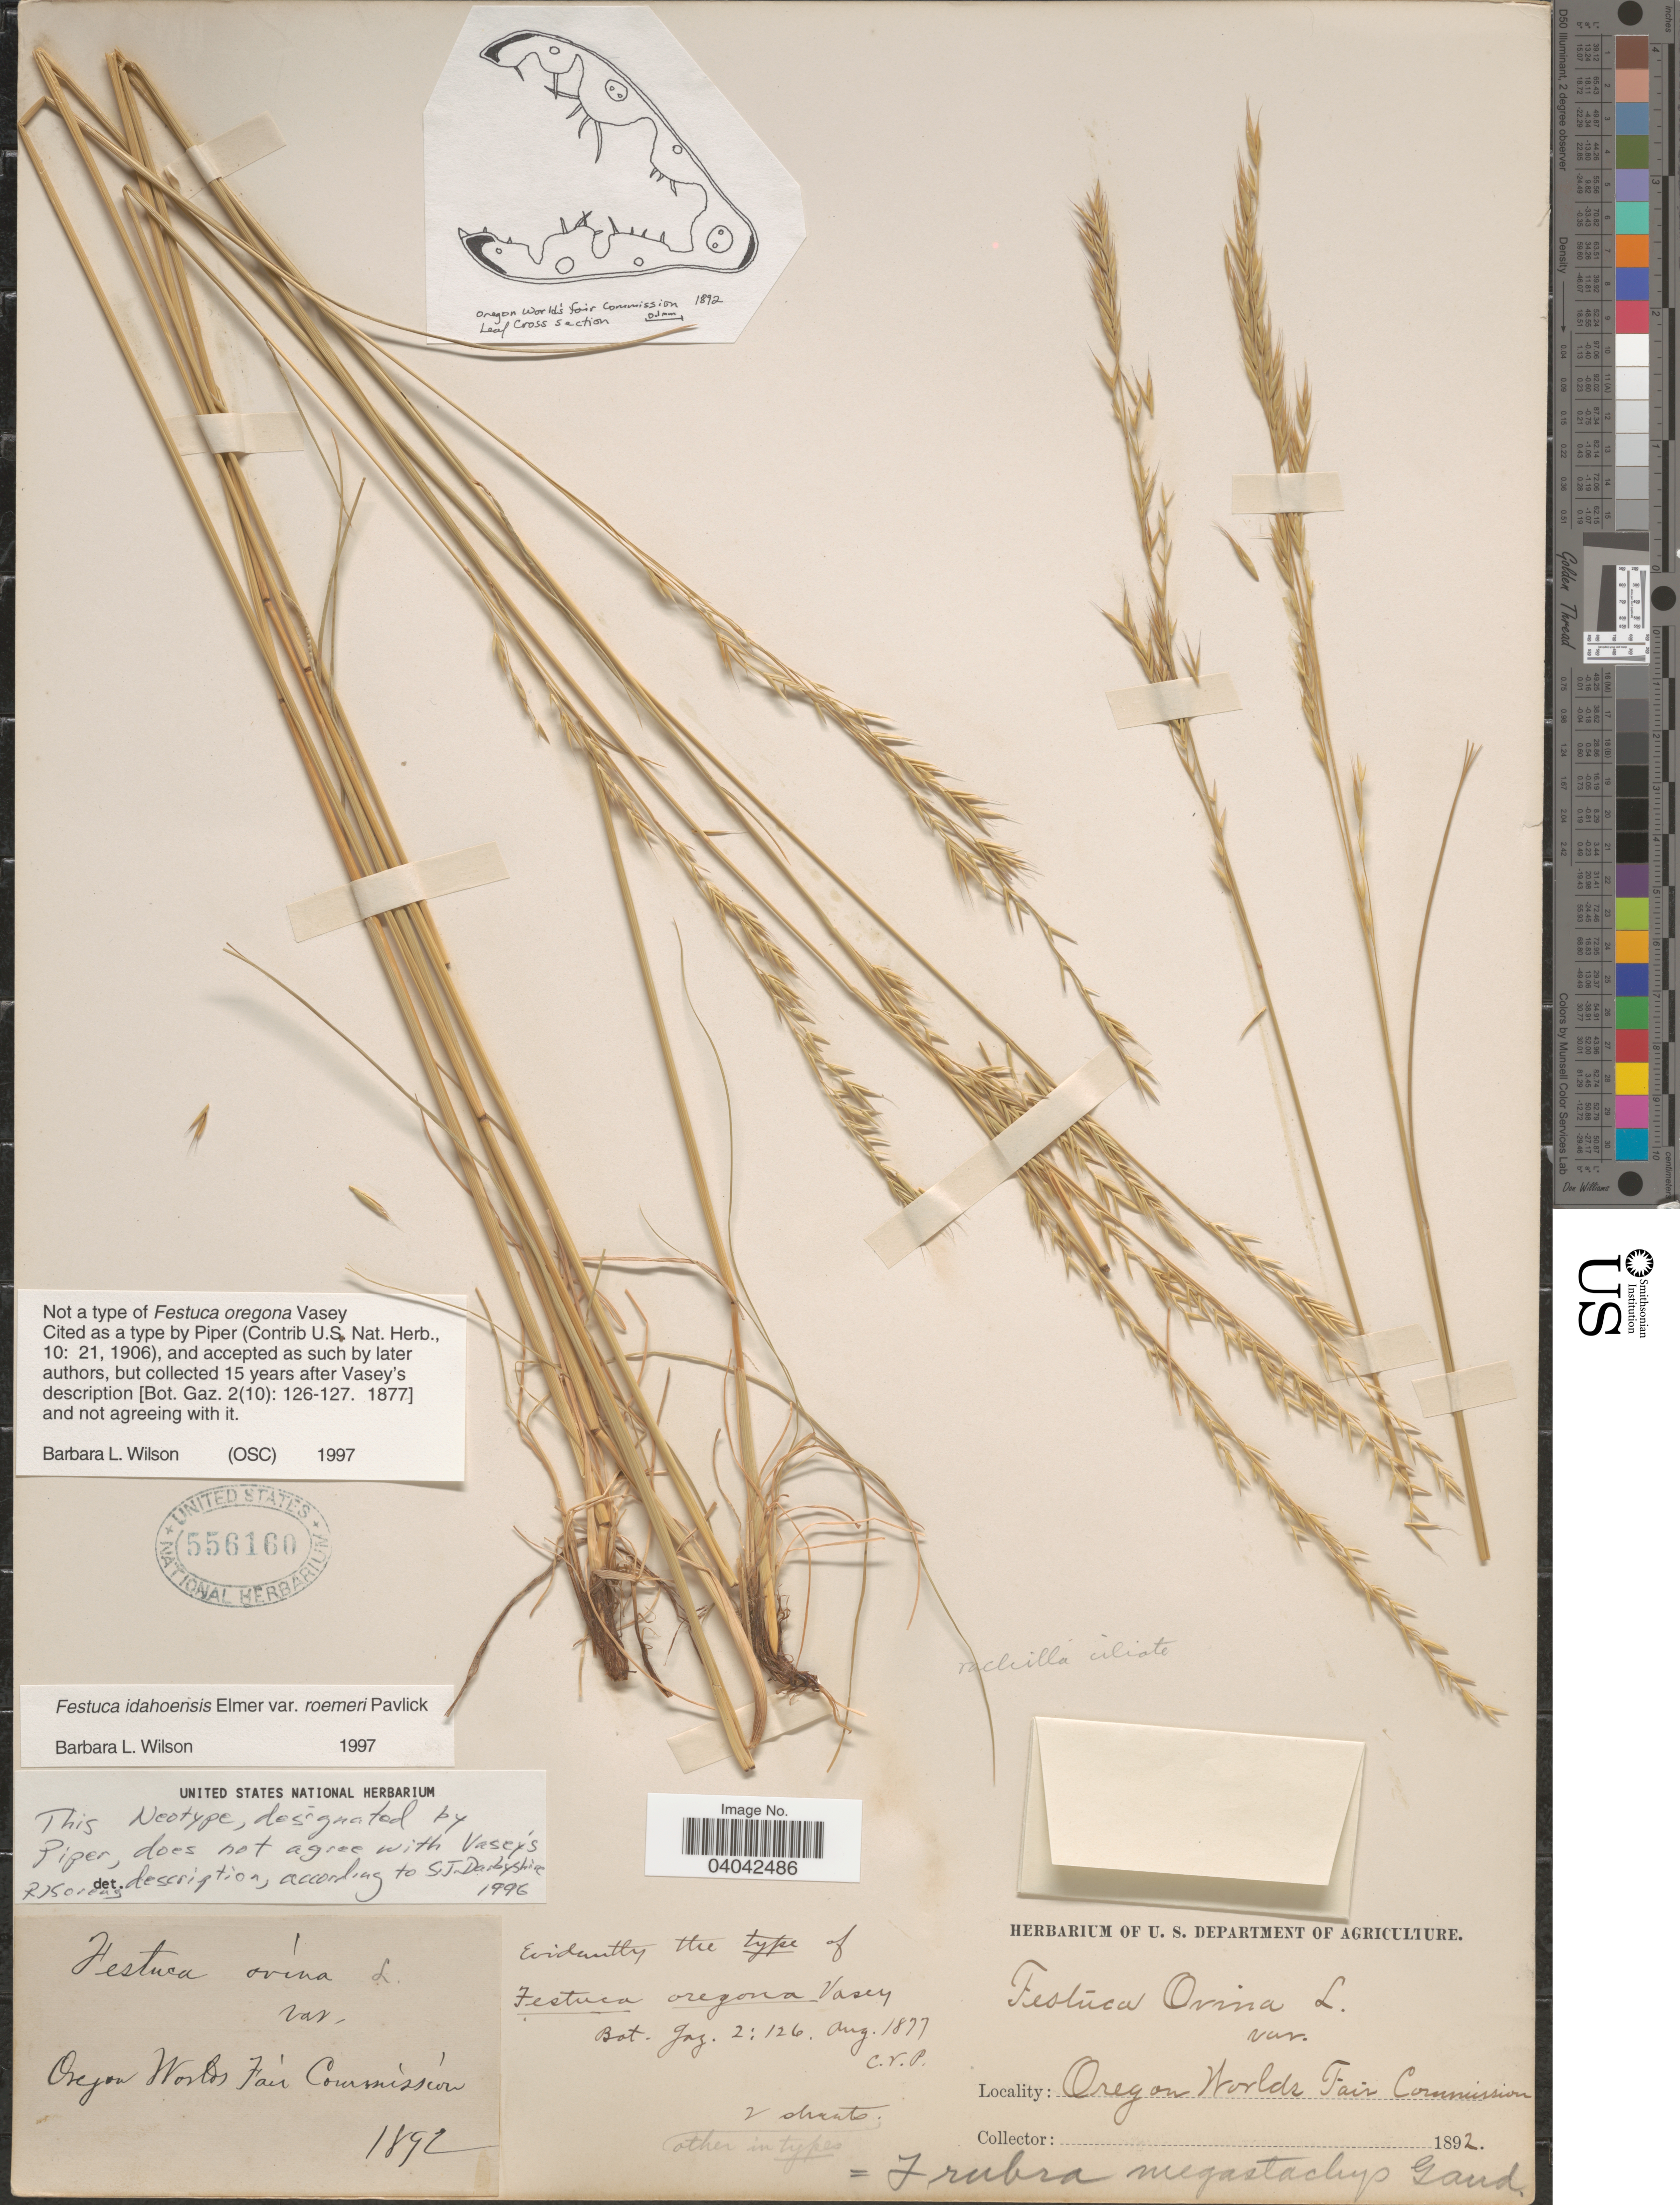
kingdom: Plantae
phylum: Tracheophyta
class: Liliopsida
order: Poales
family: Poaceae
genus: Festuca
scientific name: Festuca idahoensis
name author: Elmer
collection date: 1892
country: United States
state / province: Oregon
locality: Oregon Worlds Fair Commission.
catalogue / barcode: US 556160